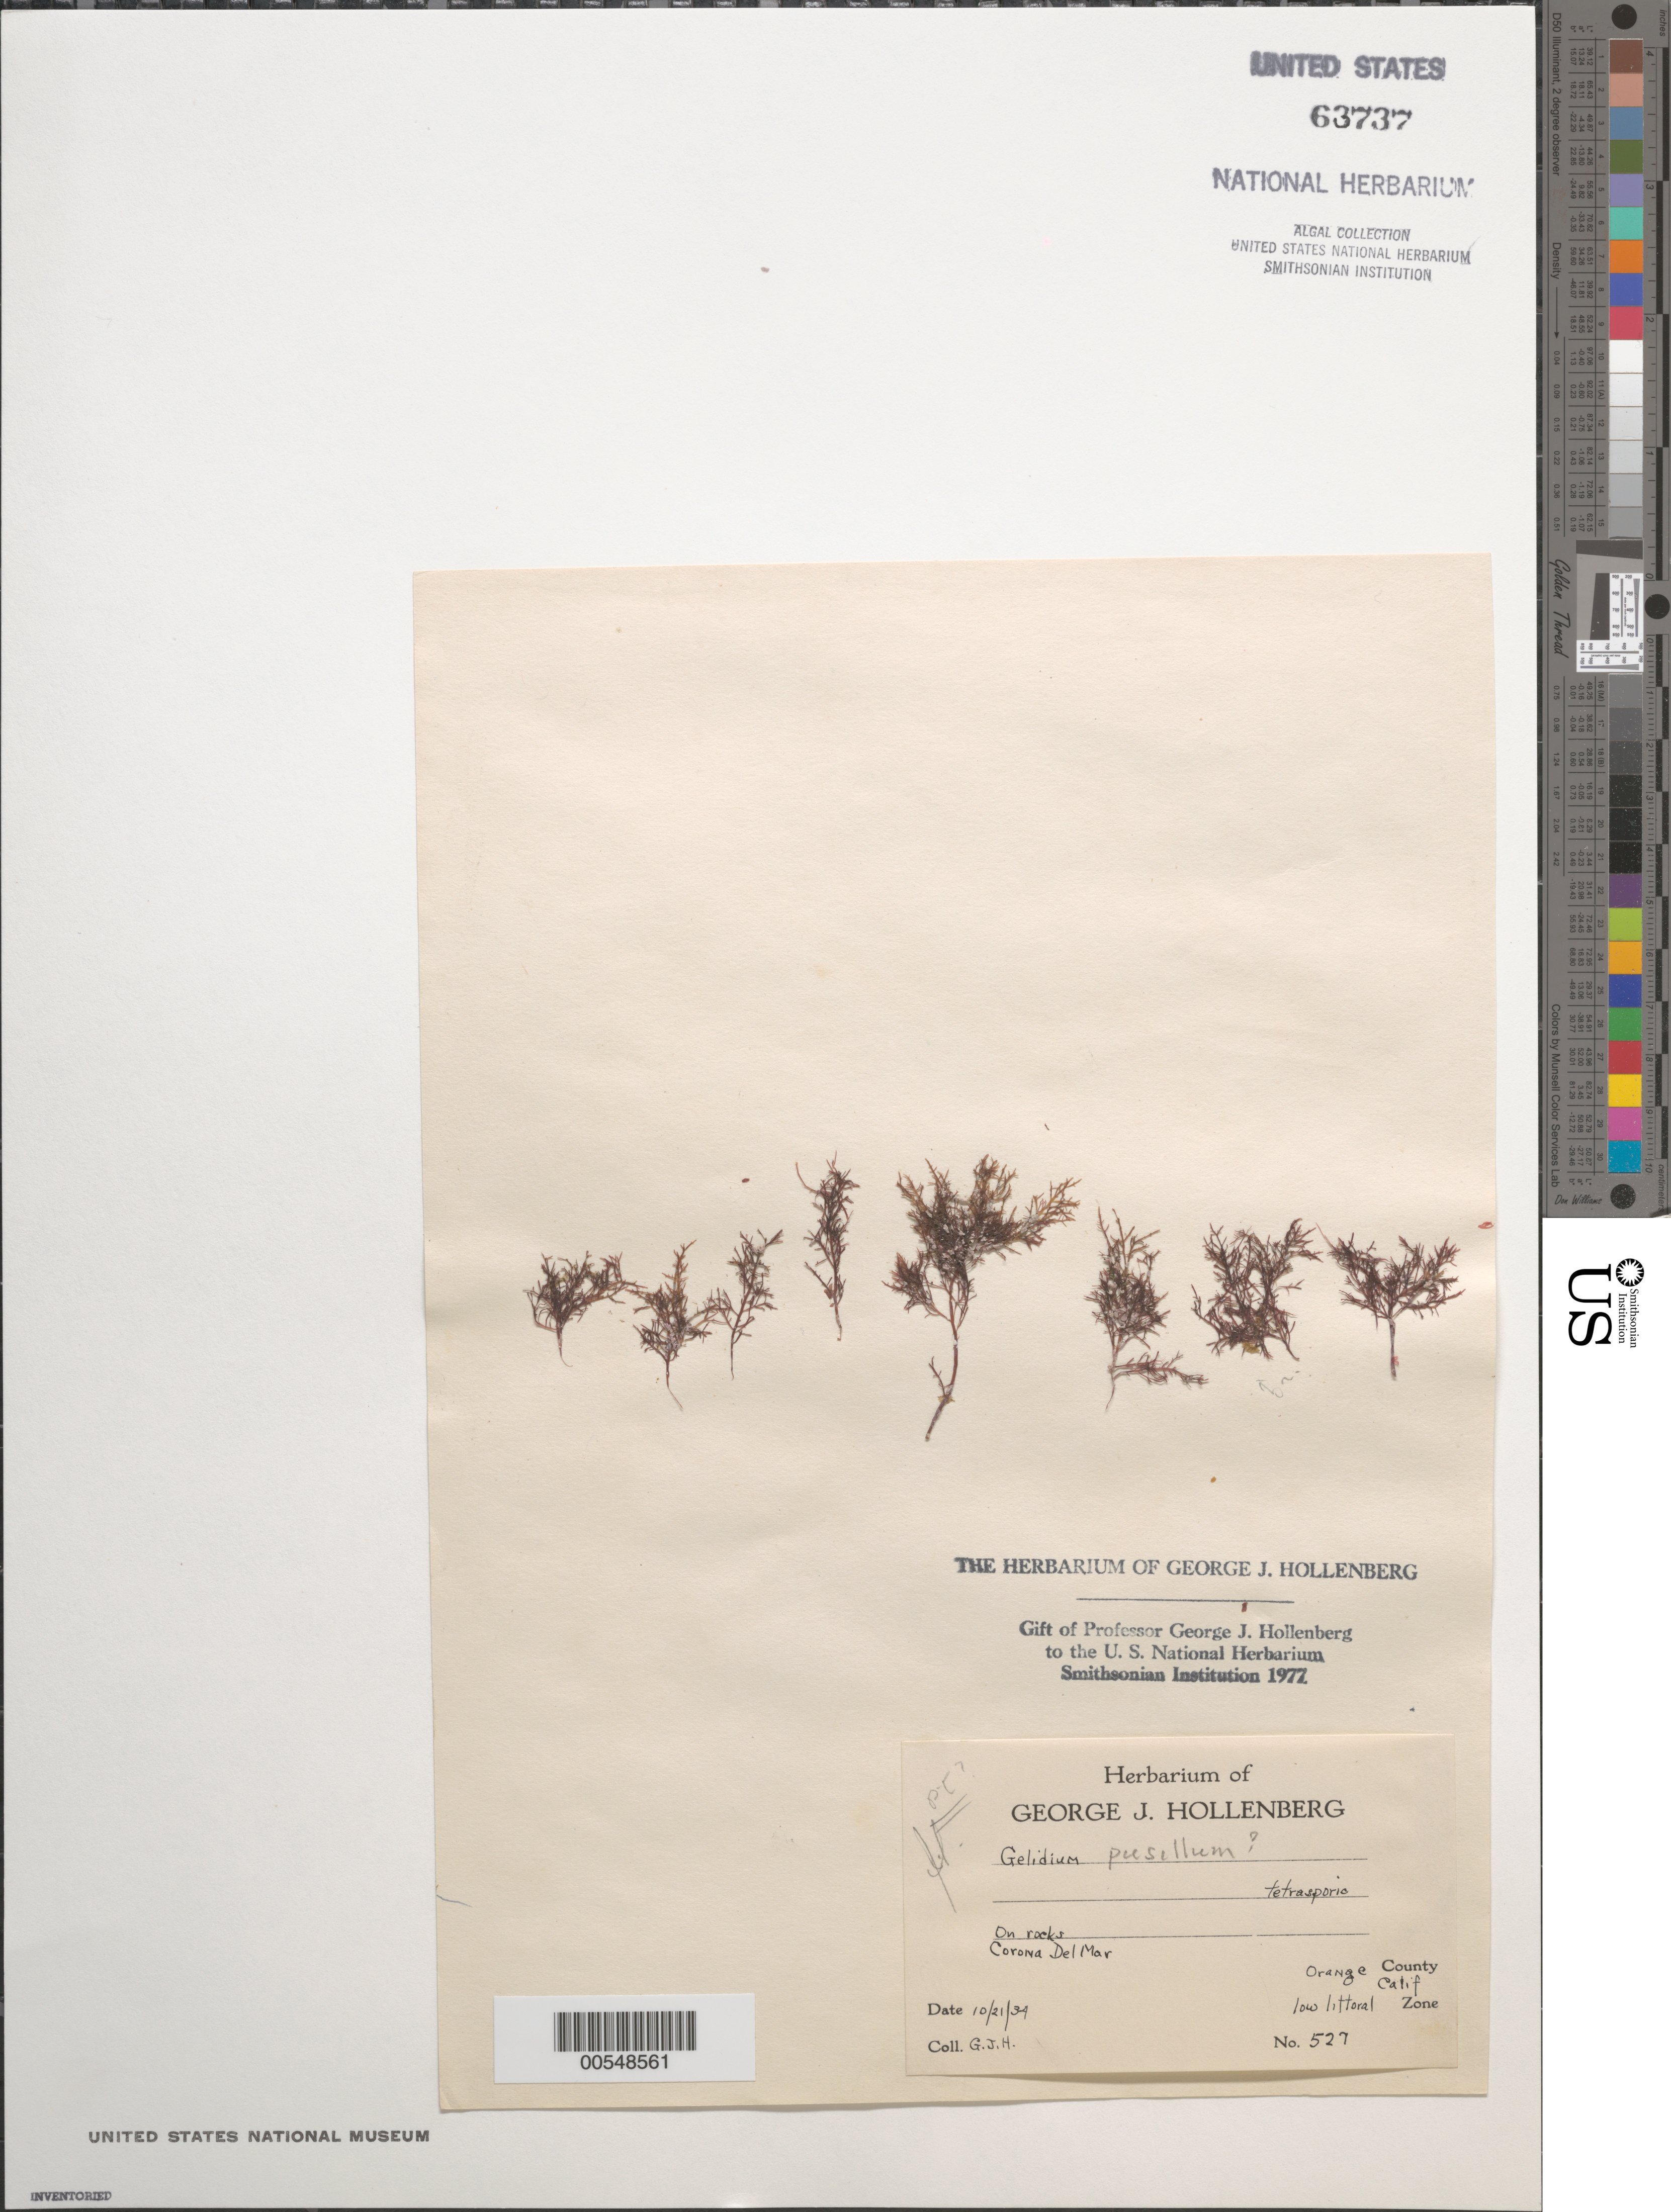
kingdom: Plantae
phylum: Rhodophyta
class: Florideophyceae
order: Gelidiales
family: Gelidiaceae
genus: Gelidium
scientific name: Gelidium pusillum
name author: (Stackh.) Le Jol.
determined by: Hollenberg, George J.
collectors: G. Hollenberg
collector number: GJH 527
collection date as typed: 21 Oct 1934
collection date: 1934-10-21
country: United States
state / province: California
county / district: Orange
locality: Corona del Mar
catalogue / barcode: US 63737